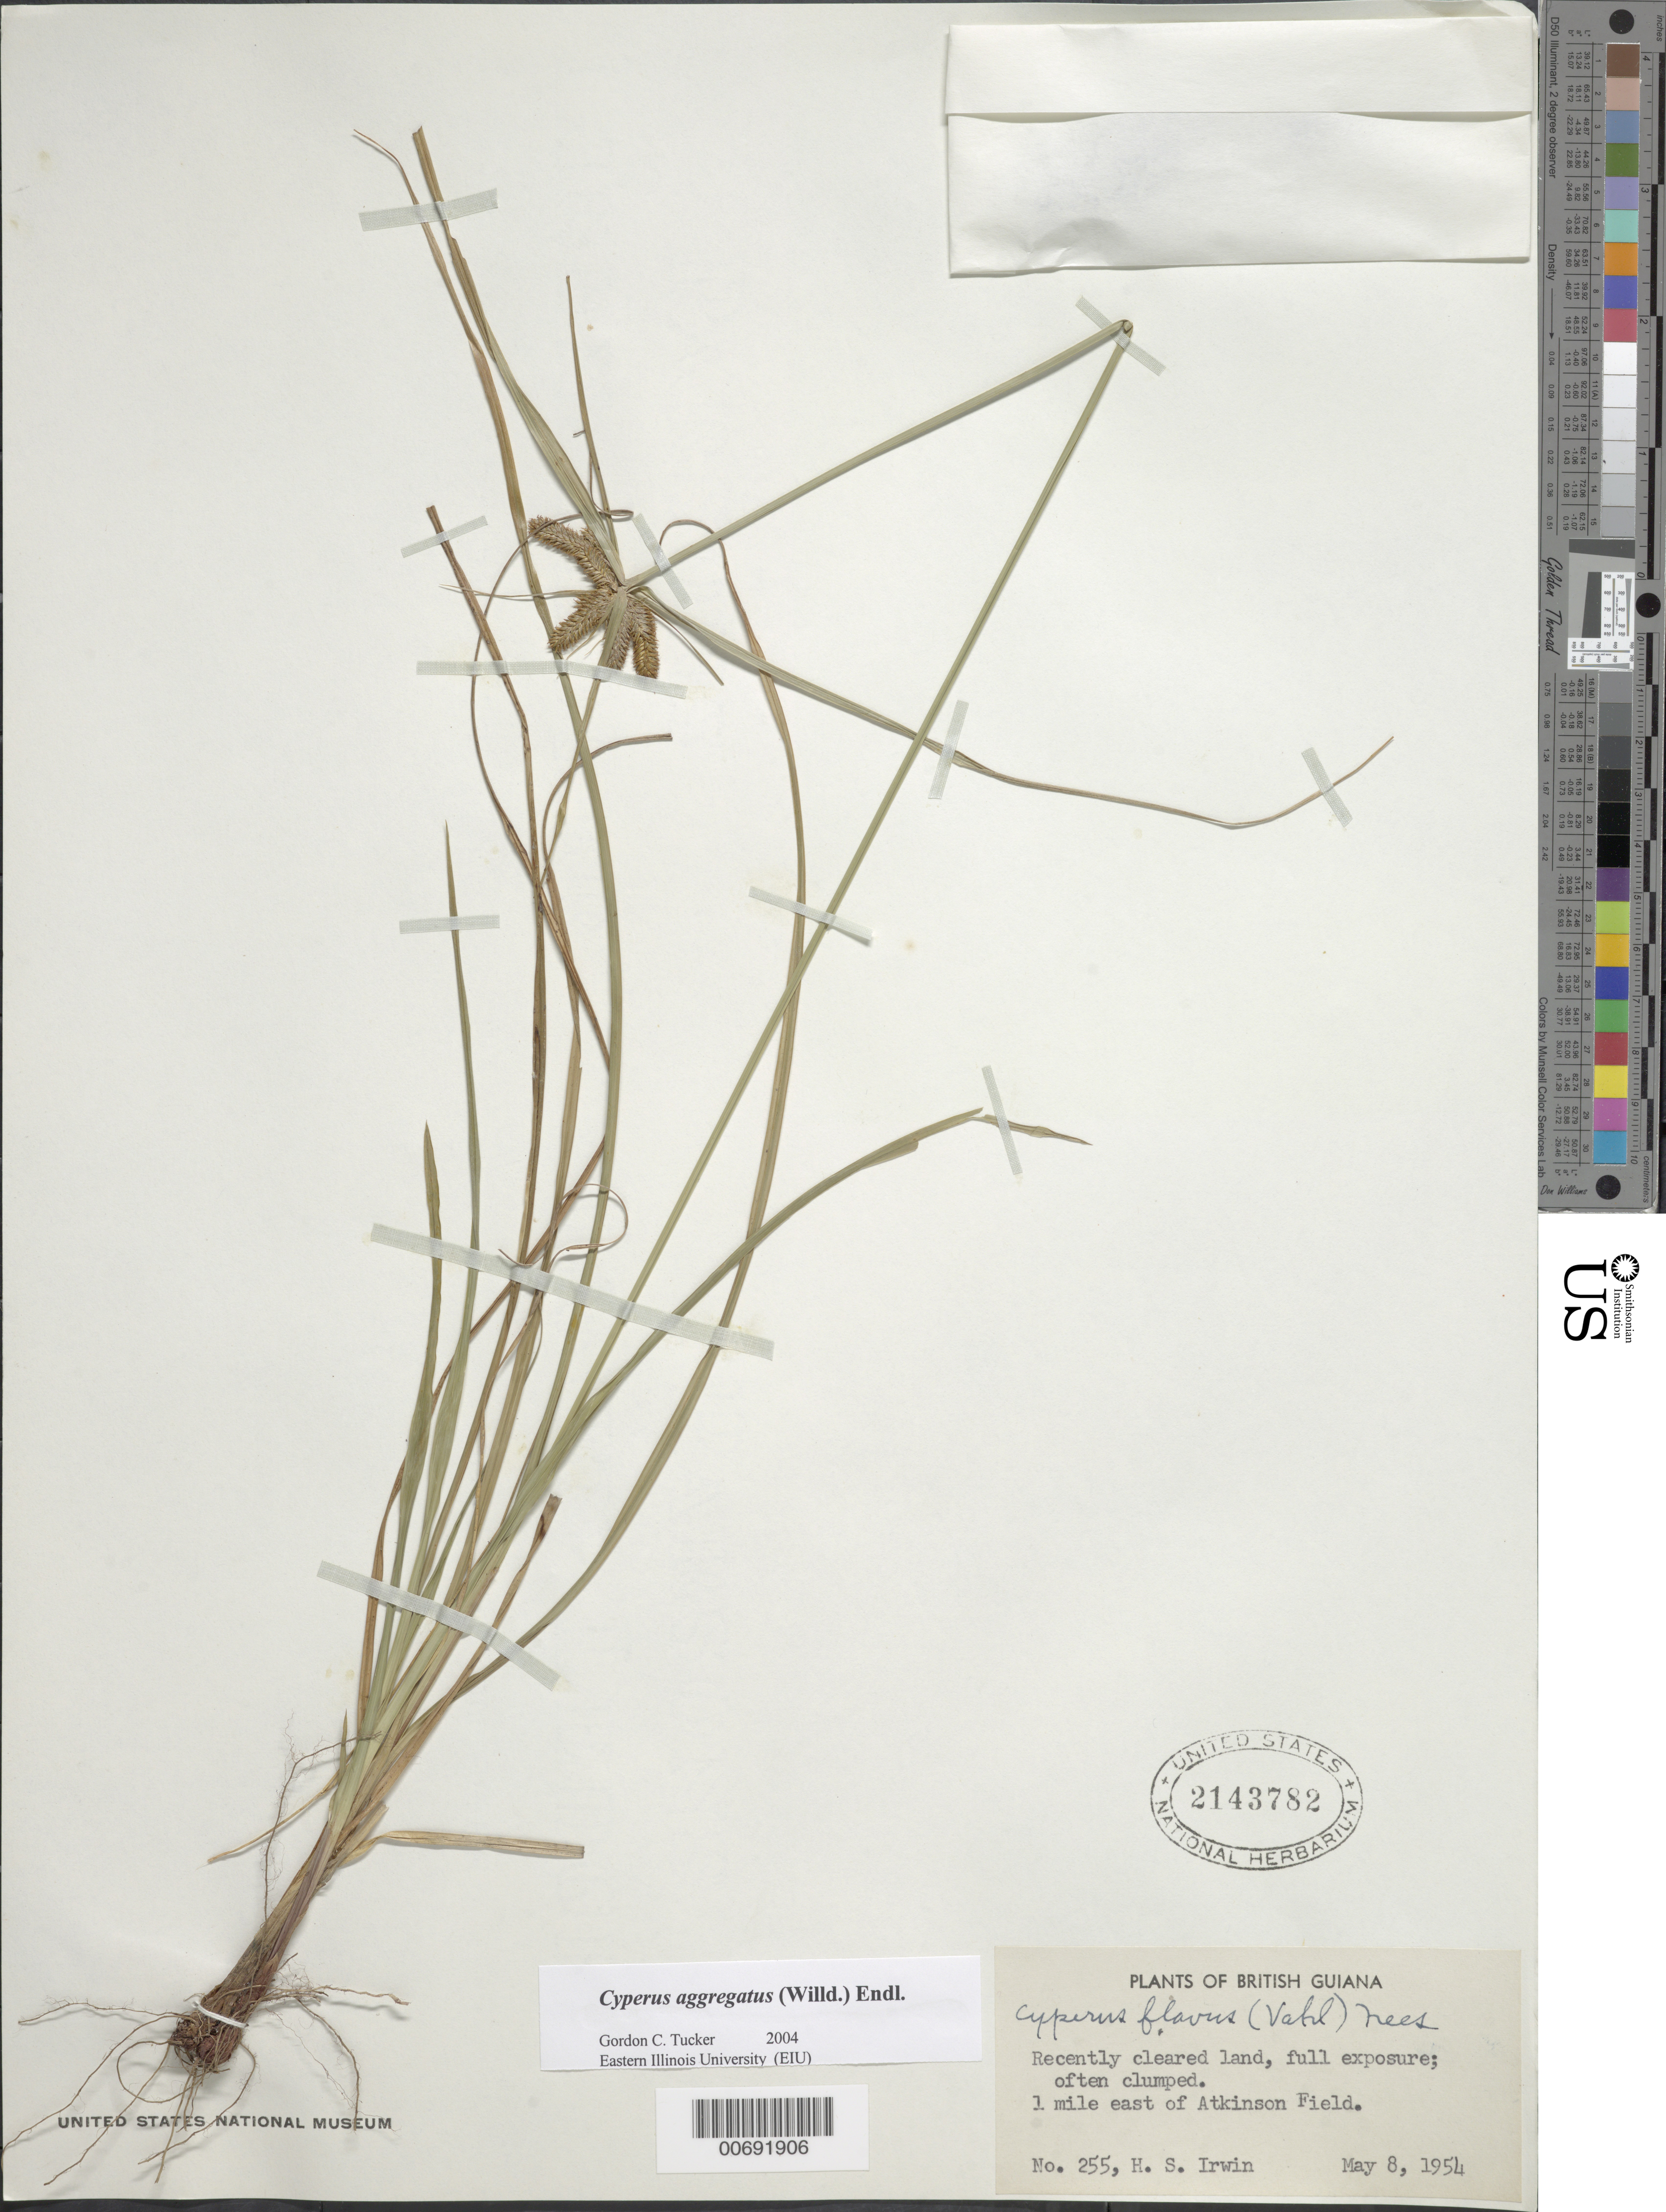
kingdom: Plantae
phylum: Tracheophyta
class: Liliopsida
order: Poales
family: Cyperaceae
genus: Cyperus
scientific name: Cyperus aggregatus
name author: (Willd.) Endl.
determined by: Tucker, G. C.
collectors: H. Irwin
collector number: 255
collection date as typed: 8-May-54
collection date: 1954-05-08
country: Guyana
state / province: Demerara-Mahaica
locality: Atkinson Field, 1 mi. E of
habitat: Recently cleared land, full exposure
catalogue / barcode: US 2143782